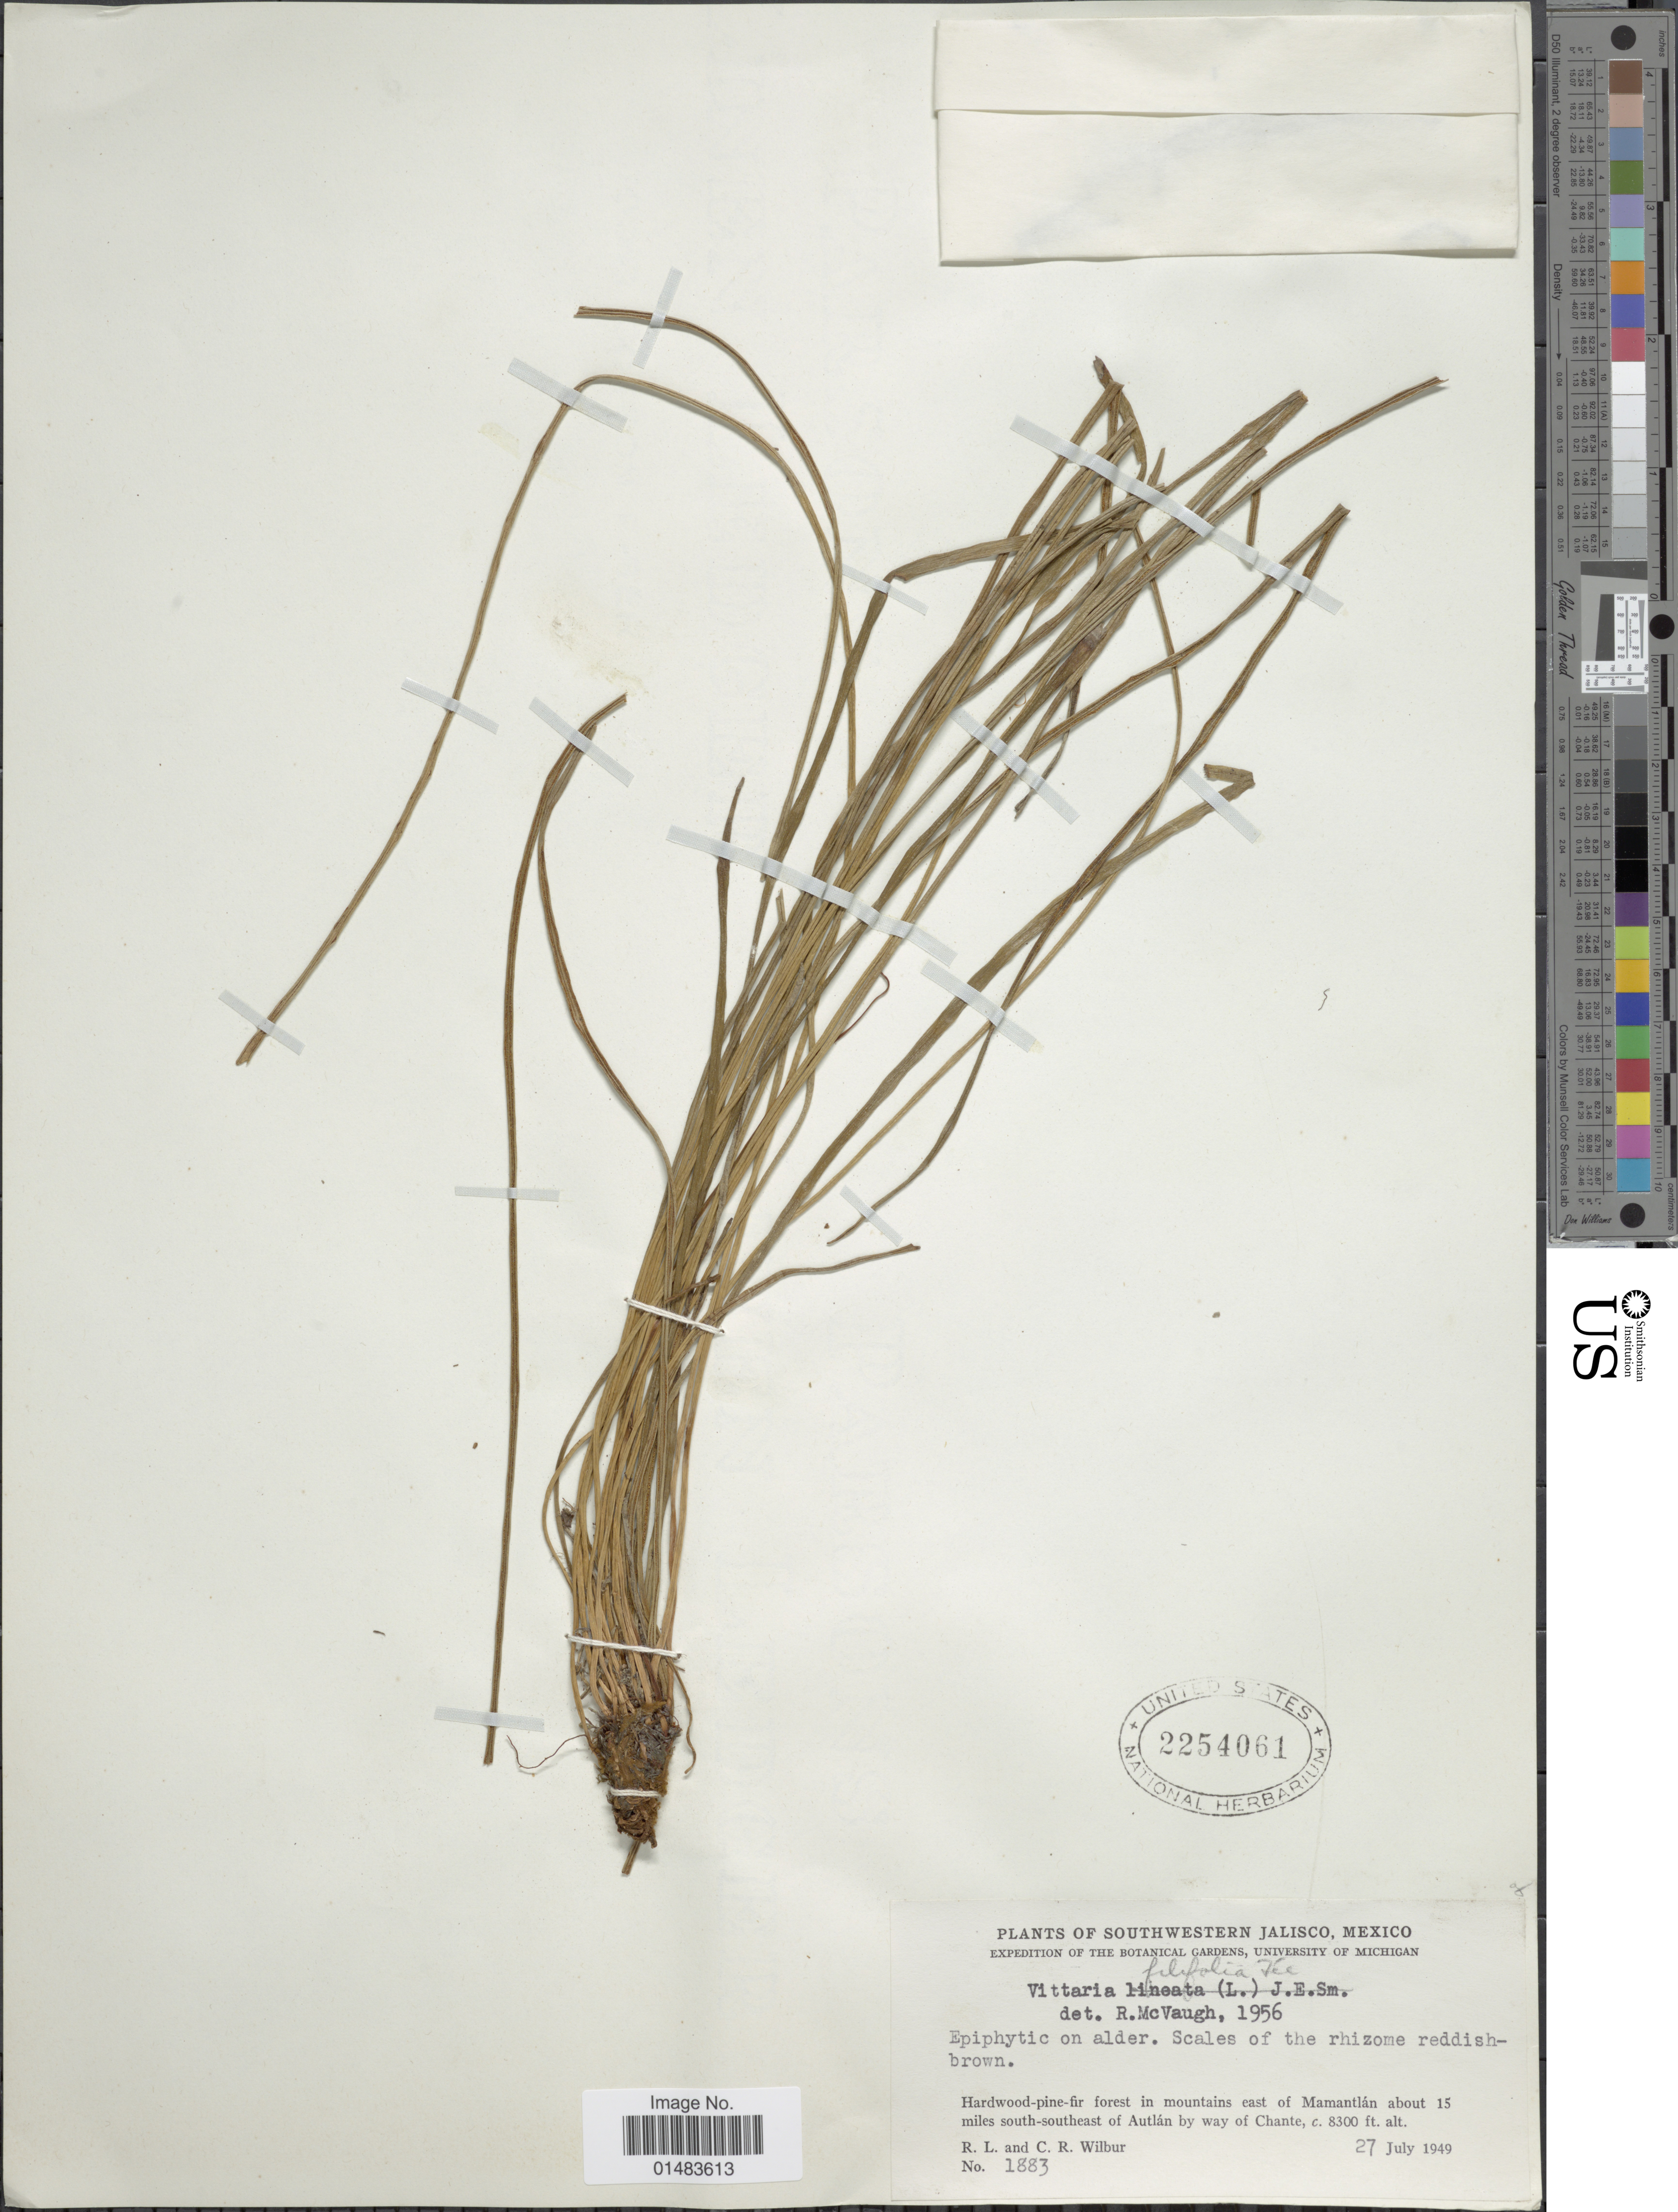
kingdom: Plantae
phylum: Tracheophyta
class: Polypodiopsida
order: Polypodiales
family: Pteridaceae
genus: Vittaria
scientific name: Vittaria graminifolia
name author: Kaulf.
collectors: R. L. Wilbur & C. Wilbur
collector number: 1883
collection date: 1949-07-27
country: Mexico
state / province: Jalisco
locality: southwestern Jalisco, Epiphytic on alder, Scales of the rhizome reddishbrown, Hardwood pine fir forest in mountains east of Mamantlan about 15 miles south southeast of Autlan by way Chante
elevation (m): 2530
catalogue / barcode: US 2254061